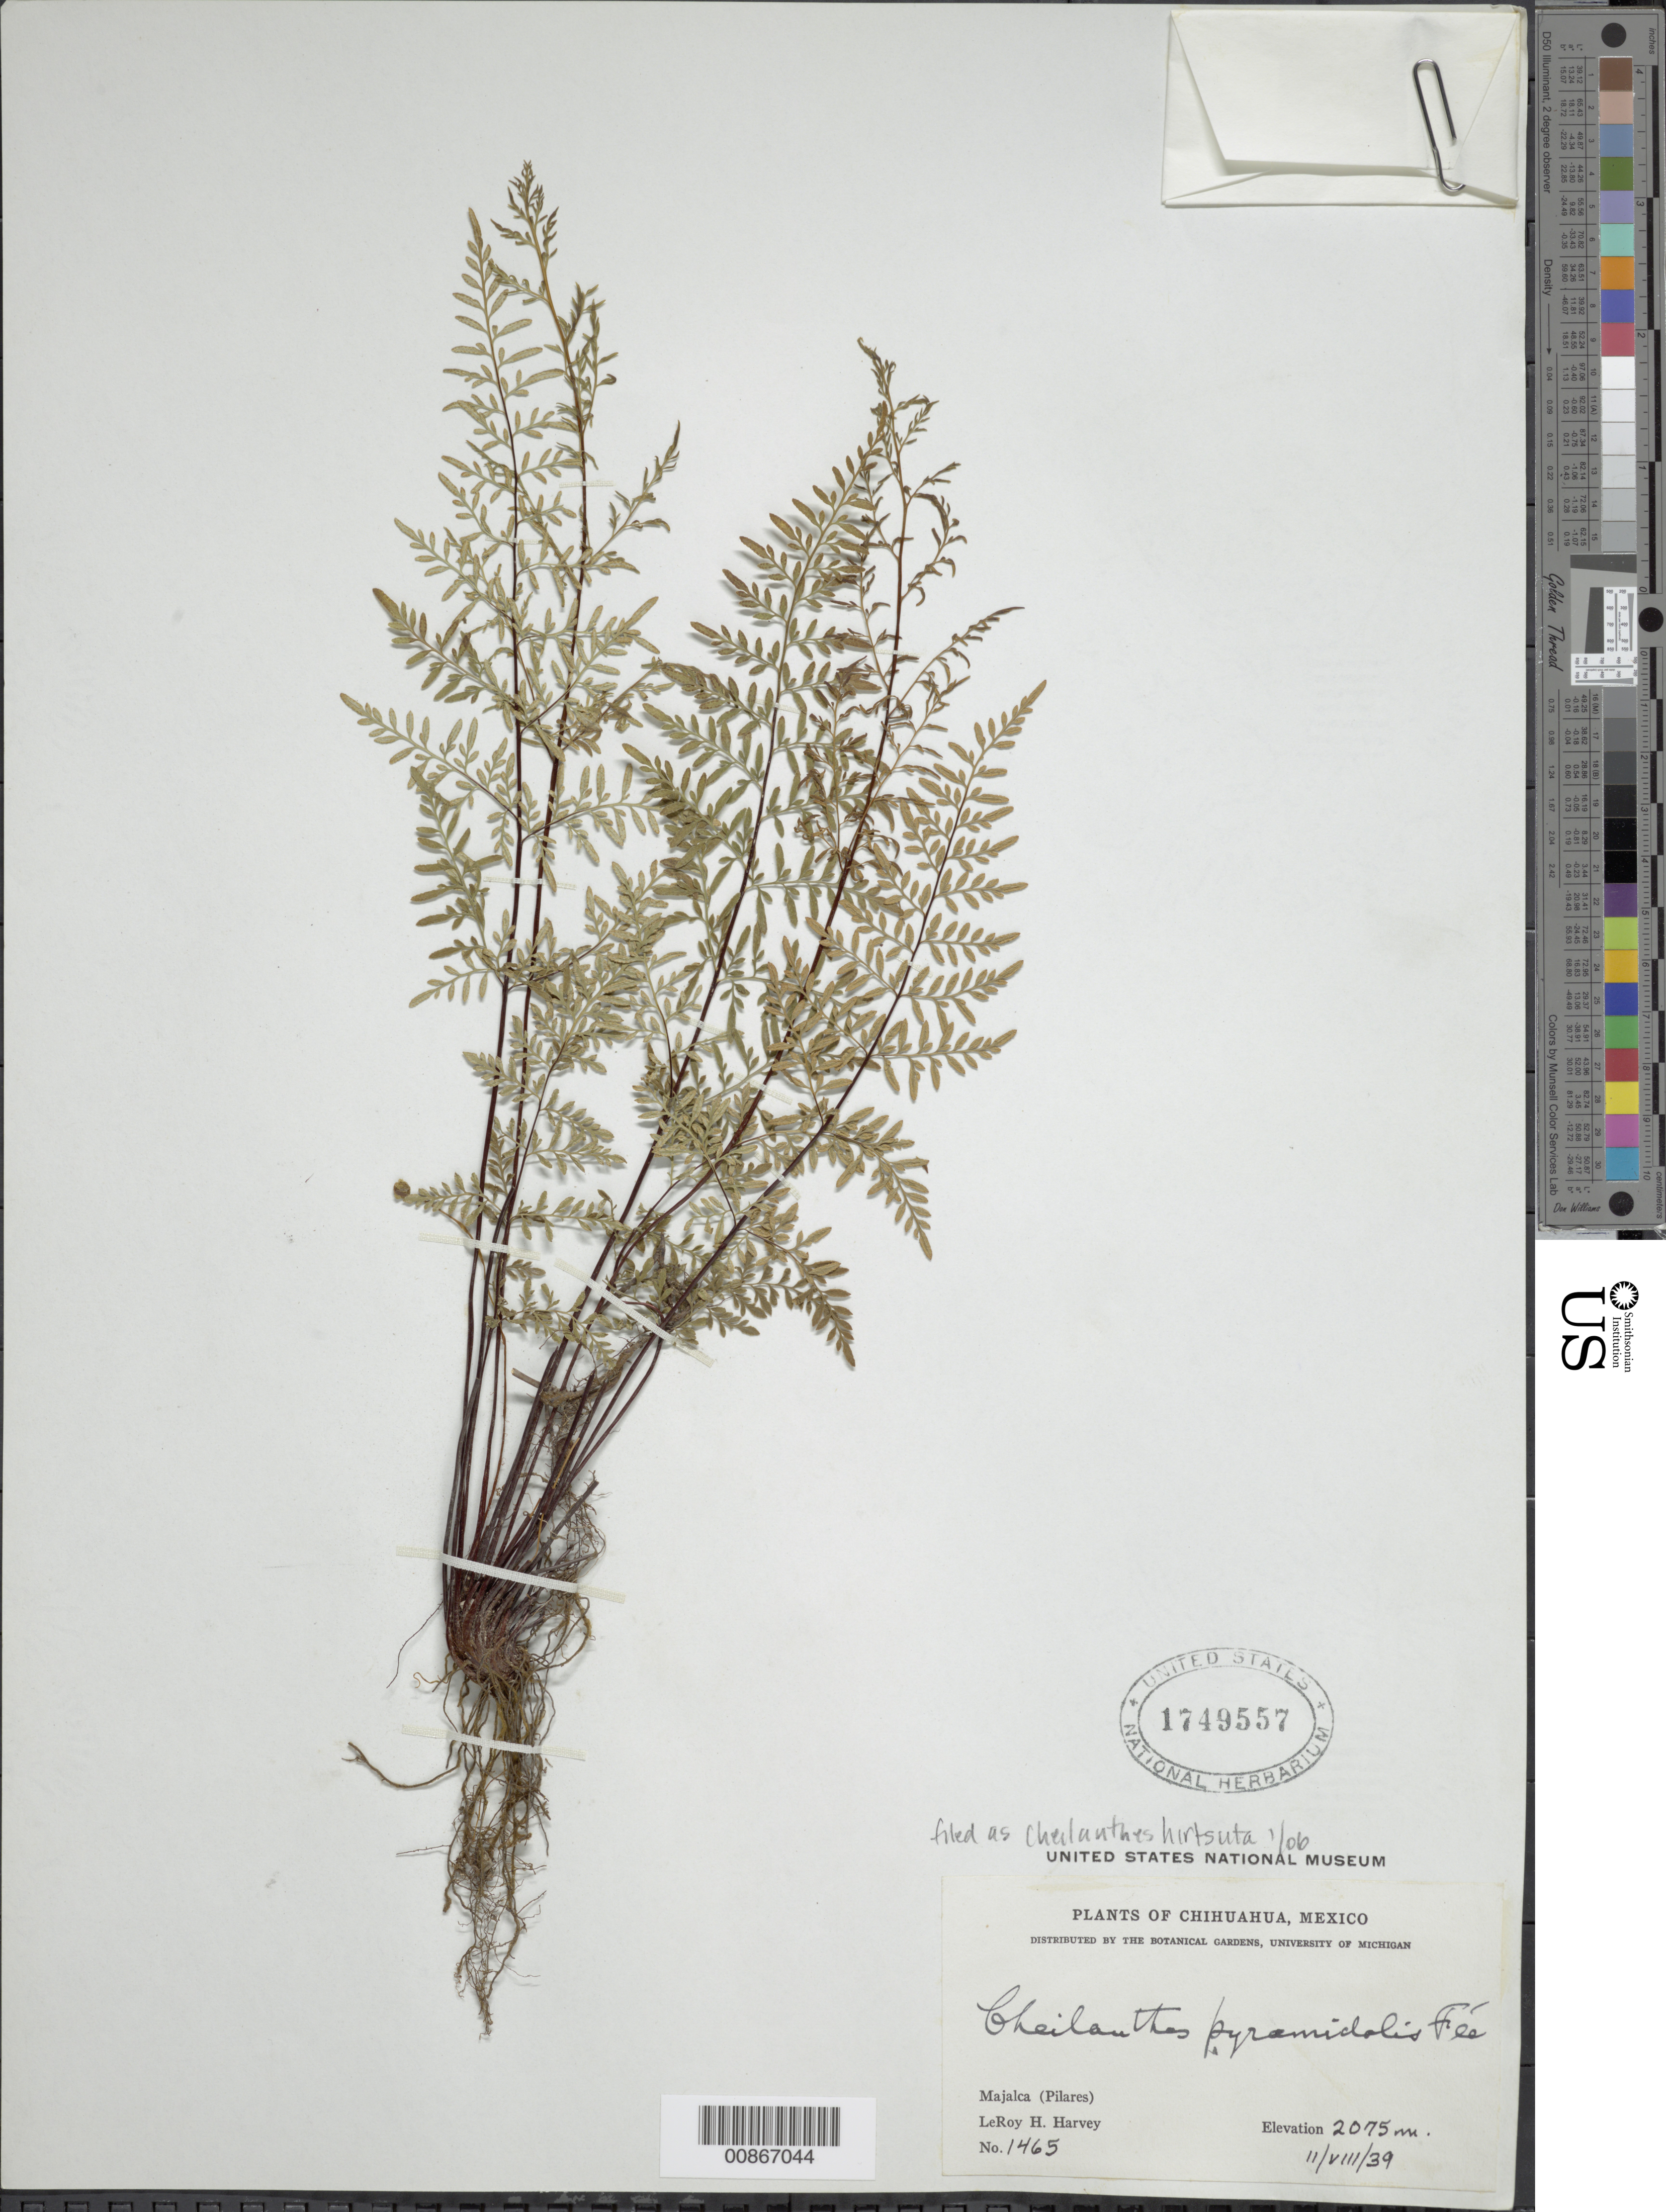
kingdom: Plantae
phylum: Tracheophyta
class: Polypodiopsida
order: Polypodiales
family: Pteridaceae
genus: Gaga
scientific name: Gaga hirsuta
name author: (Link) Fay W. Li & Windham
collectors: L. H. Harvey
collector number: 1465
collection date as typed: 11 Aug 1939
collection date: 1939-08-11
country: Mexico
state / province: Chihuahua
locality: Majalca (Pilares).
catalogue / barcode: US 1749557